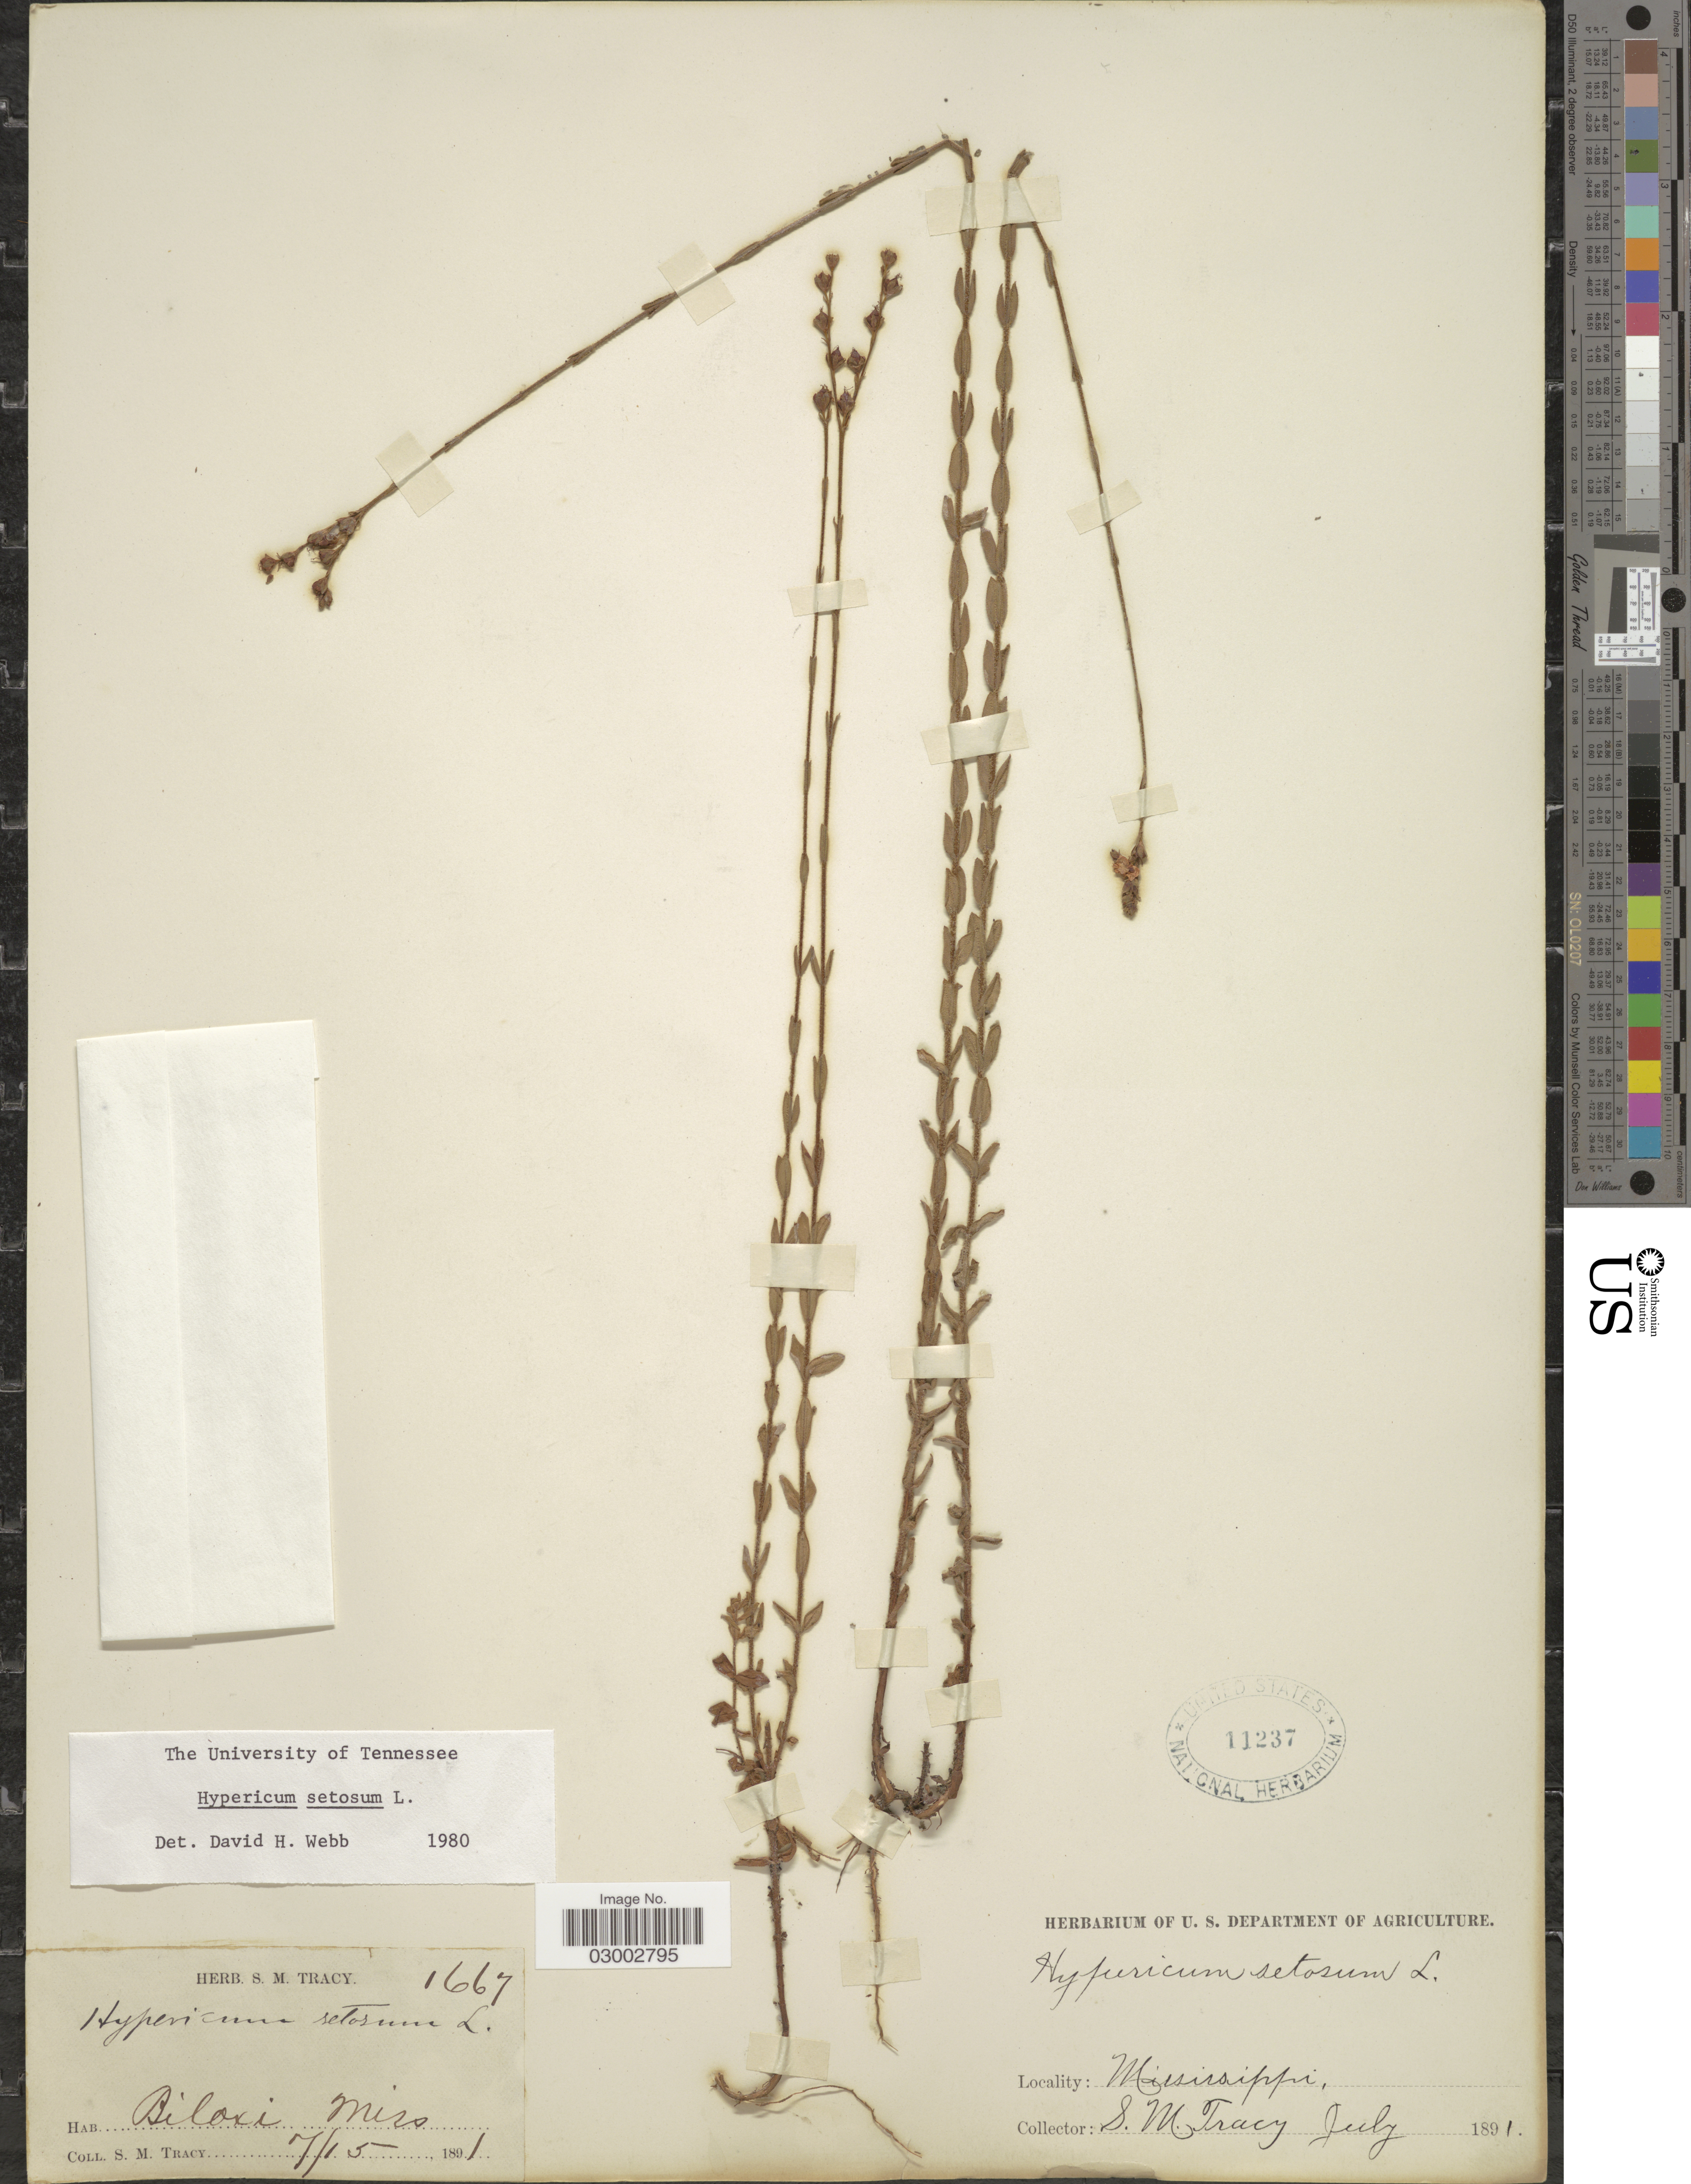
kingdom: Plantae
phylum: Tracheophyta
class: Magnoliopsida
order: Malpighiales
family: Hypericaceae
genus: Hypericum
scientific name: Hypericum setosum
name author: L.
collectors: S. M. Tracy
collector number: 1667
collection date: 1891-07-15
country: United States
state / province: Mississippi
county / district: Harrison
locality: Biloxi.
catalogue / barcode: US 11237